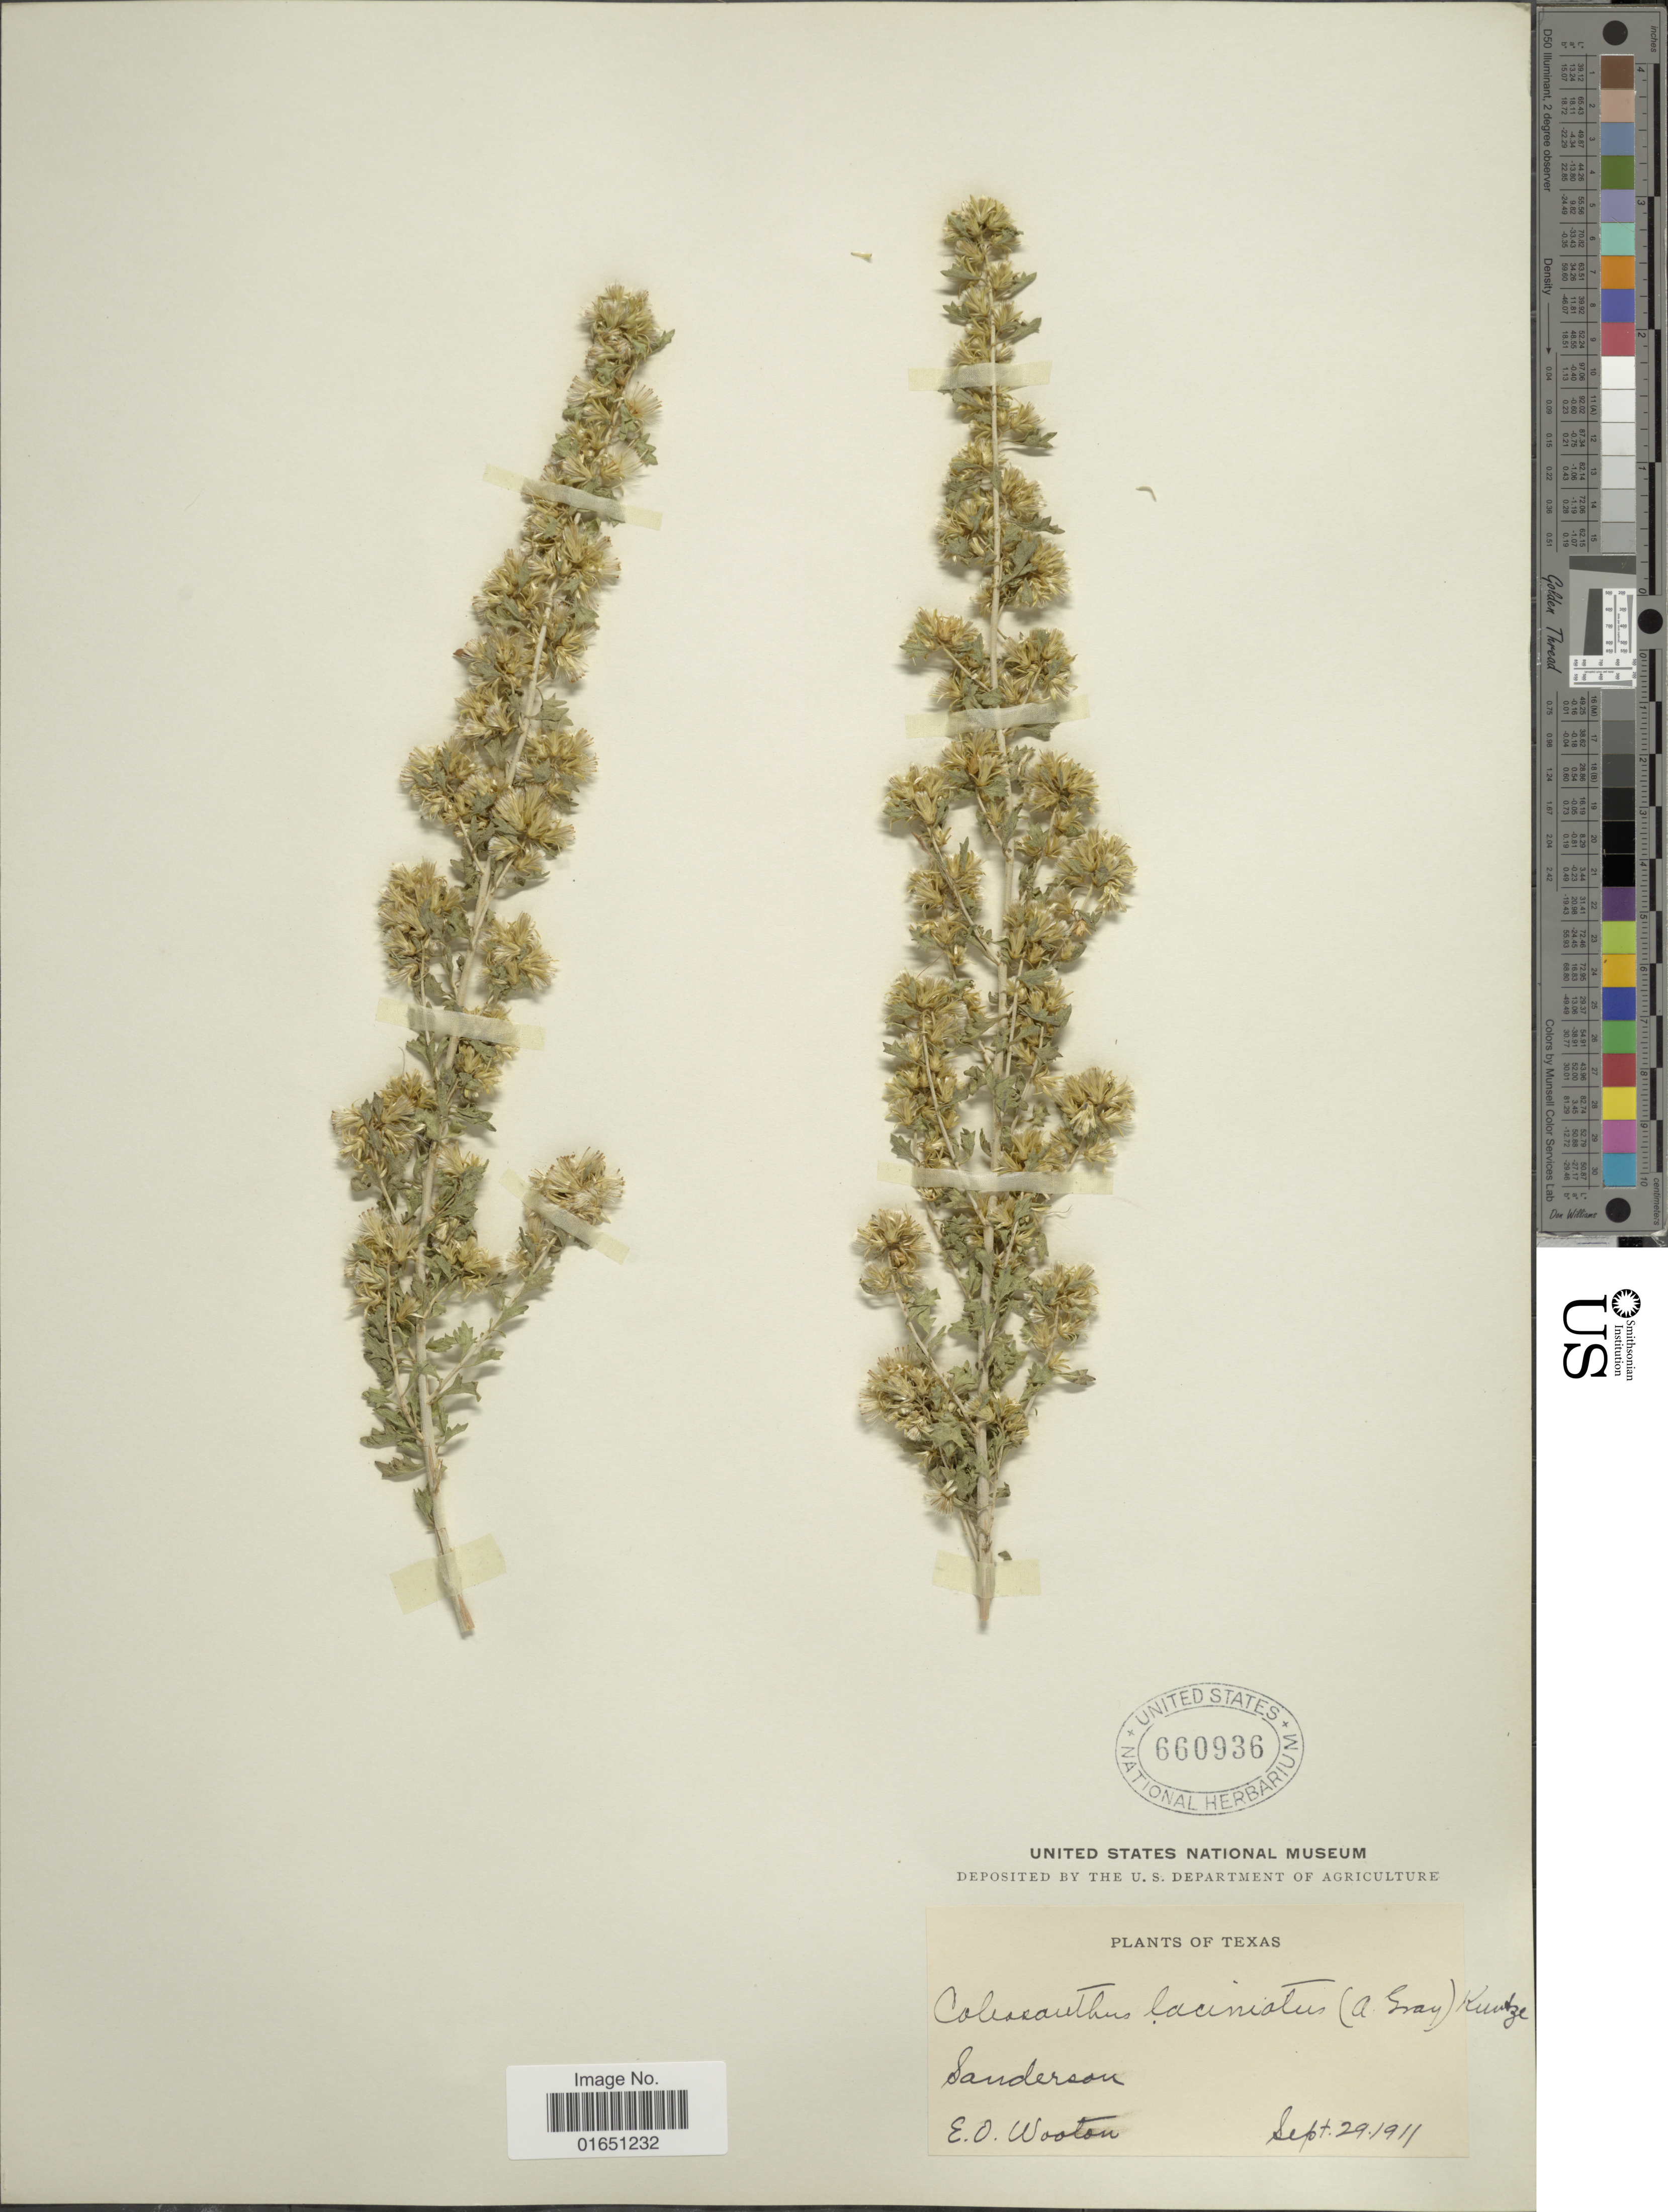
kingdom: Plantae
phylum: Tracheophyta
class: Magnoliopsida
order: Asterales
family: Asteraceae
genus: Brickellia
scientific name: Brickellia laciniata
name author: A. Gray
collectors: E. O. Wooton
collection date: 1911-09-29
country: United States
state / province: Texas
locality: Sanderson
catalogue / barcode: US 660936